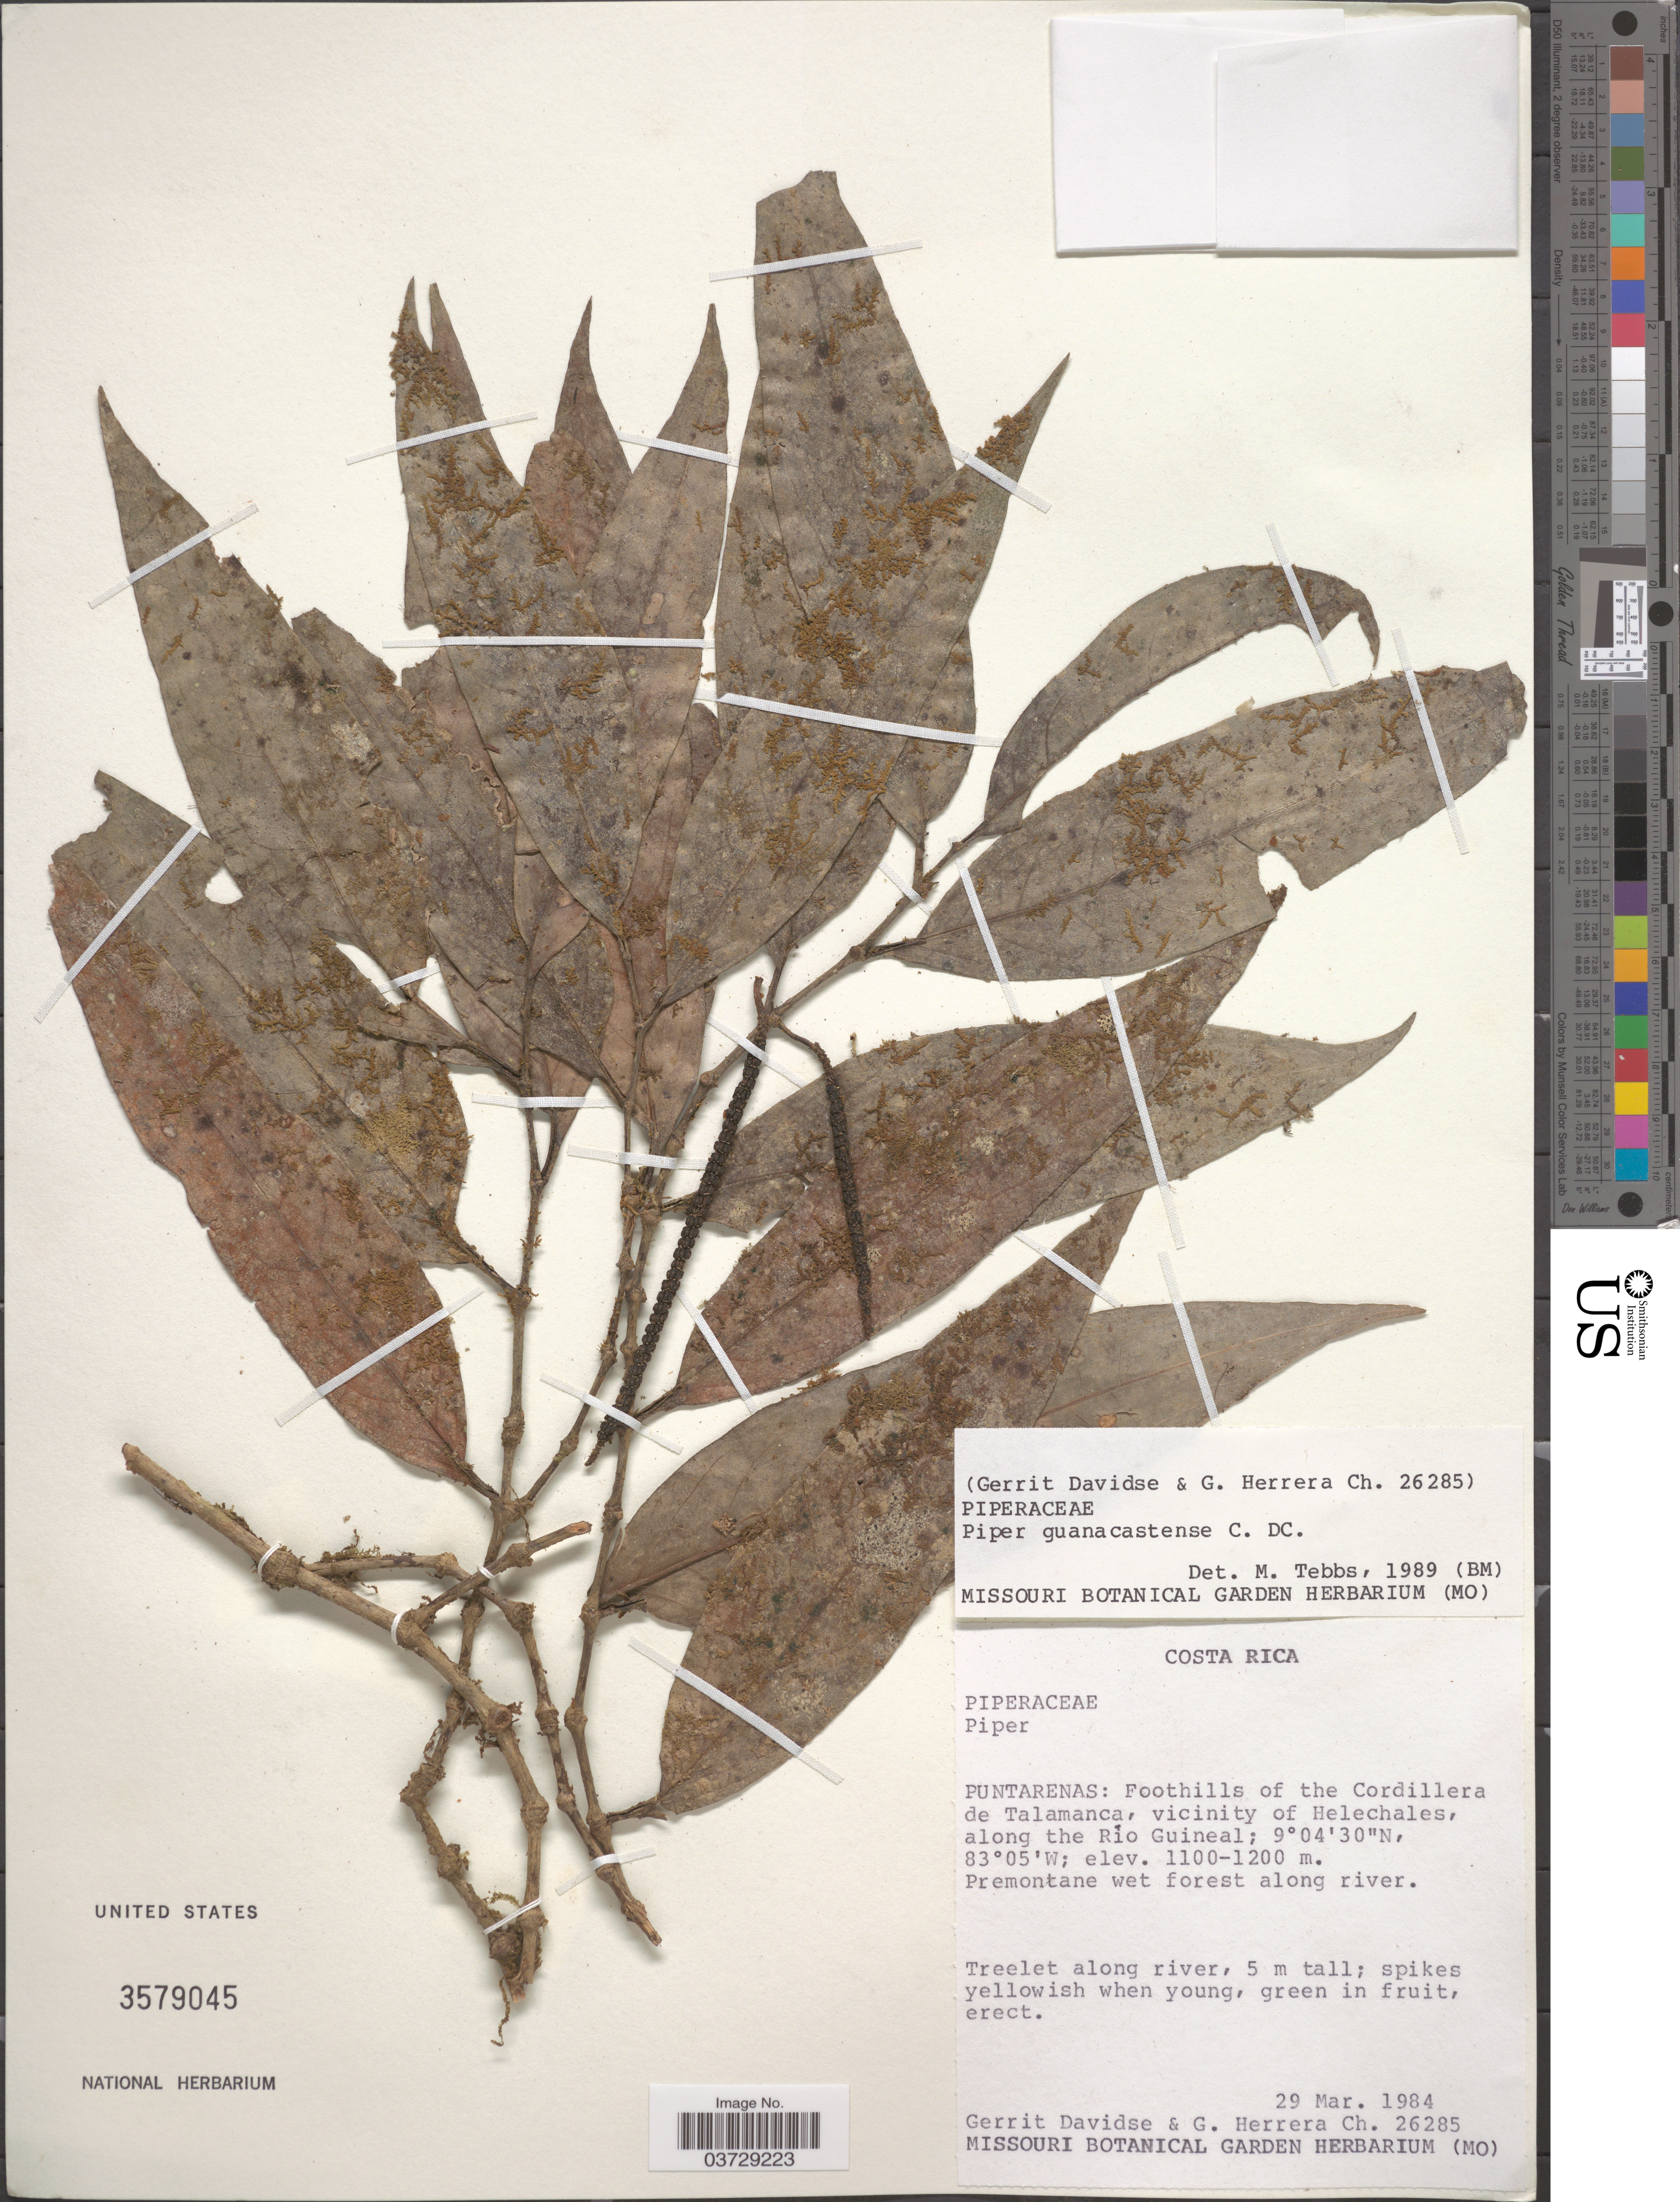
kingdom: Plantae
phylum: Tracheophyta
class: Magnoliopsida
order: Piperales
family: Piperaceae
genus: Piper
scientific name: Piper guanacostense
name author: C. DC.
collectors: G. Davidse & G. Herrera Ch.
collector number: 26285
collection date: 1984-03-29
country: Costa Rica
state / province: Puntarenas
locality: Foothills of the Cordillera de Talamanca, vicinity of Helechales, along the Rio Guineal.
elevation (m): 1100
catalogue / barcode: US 3579045